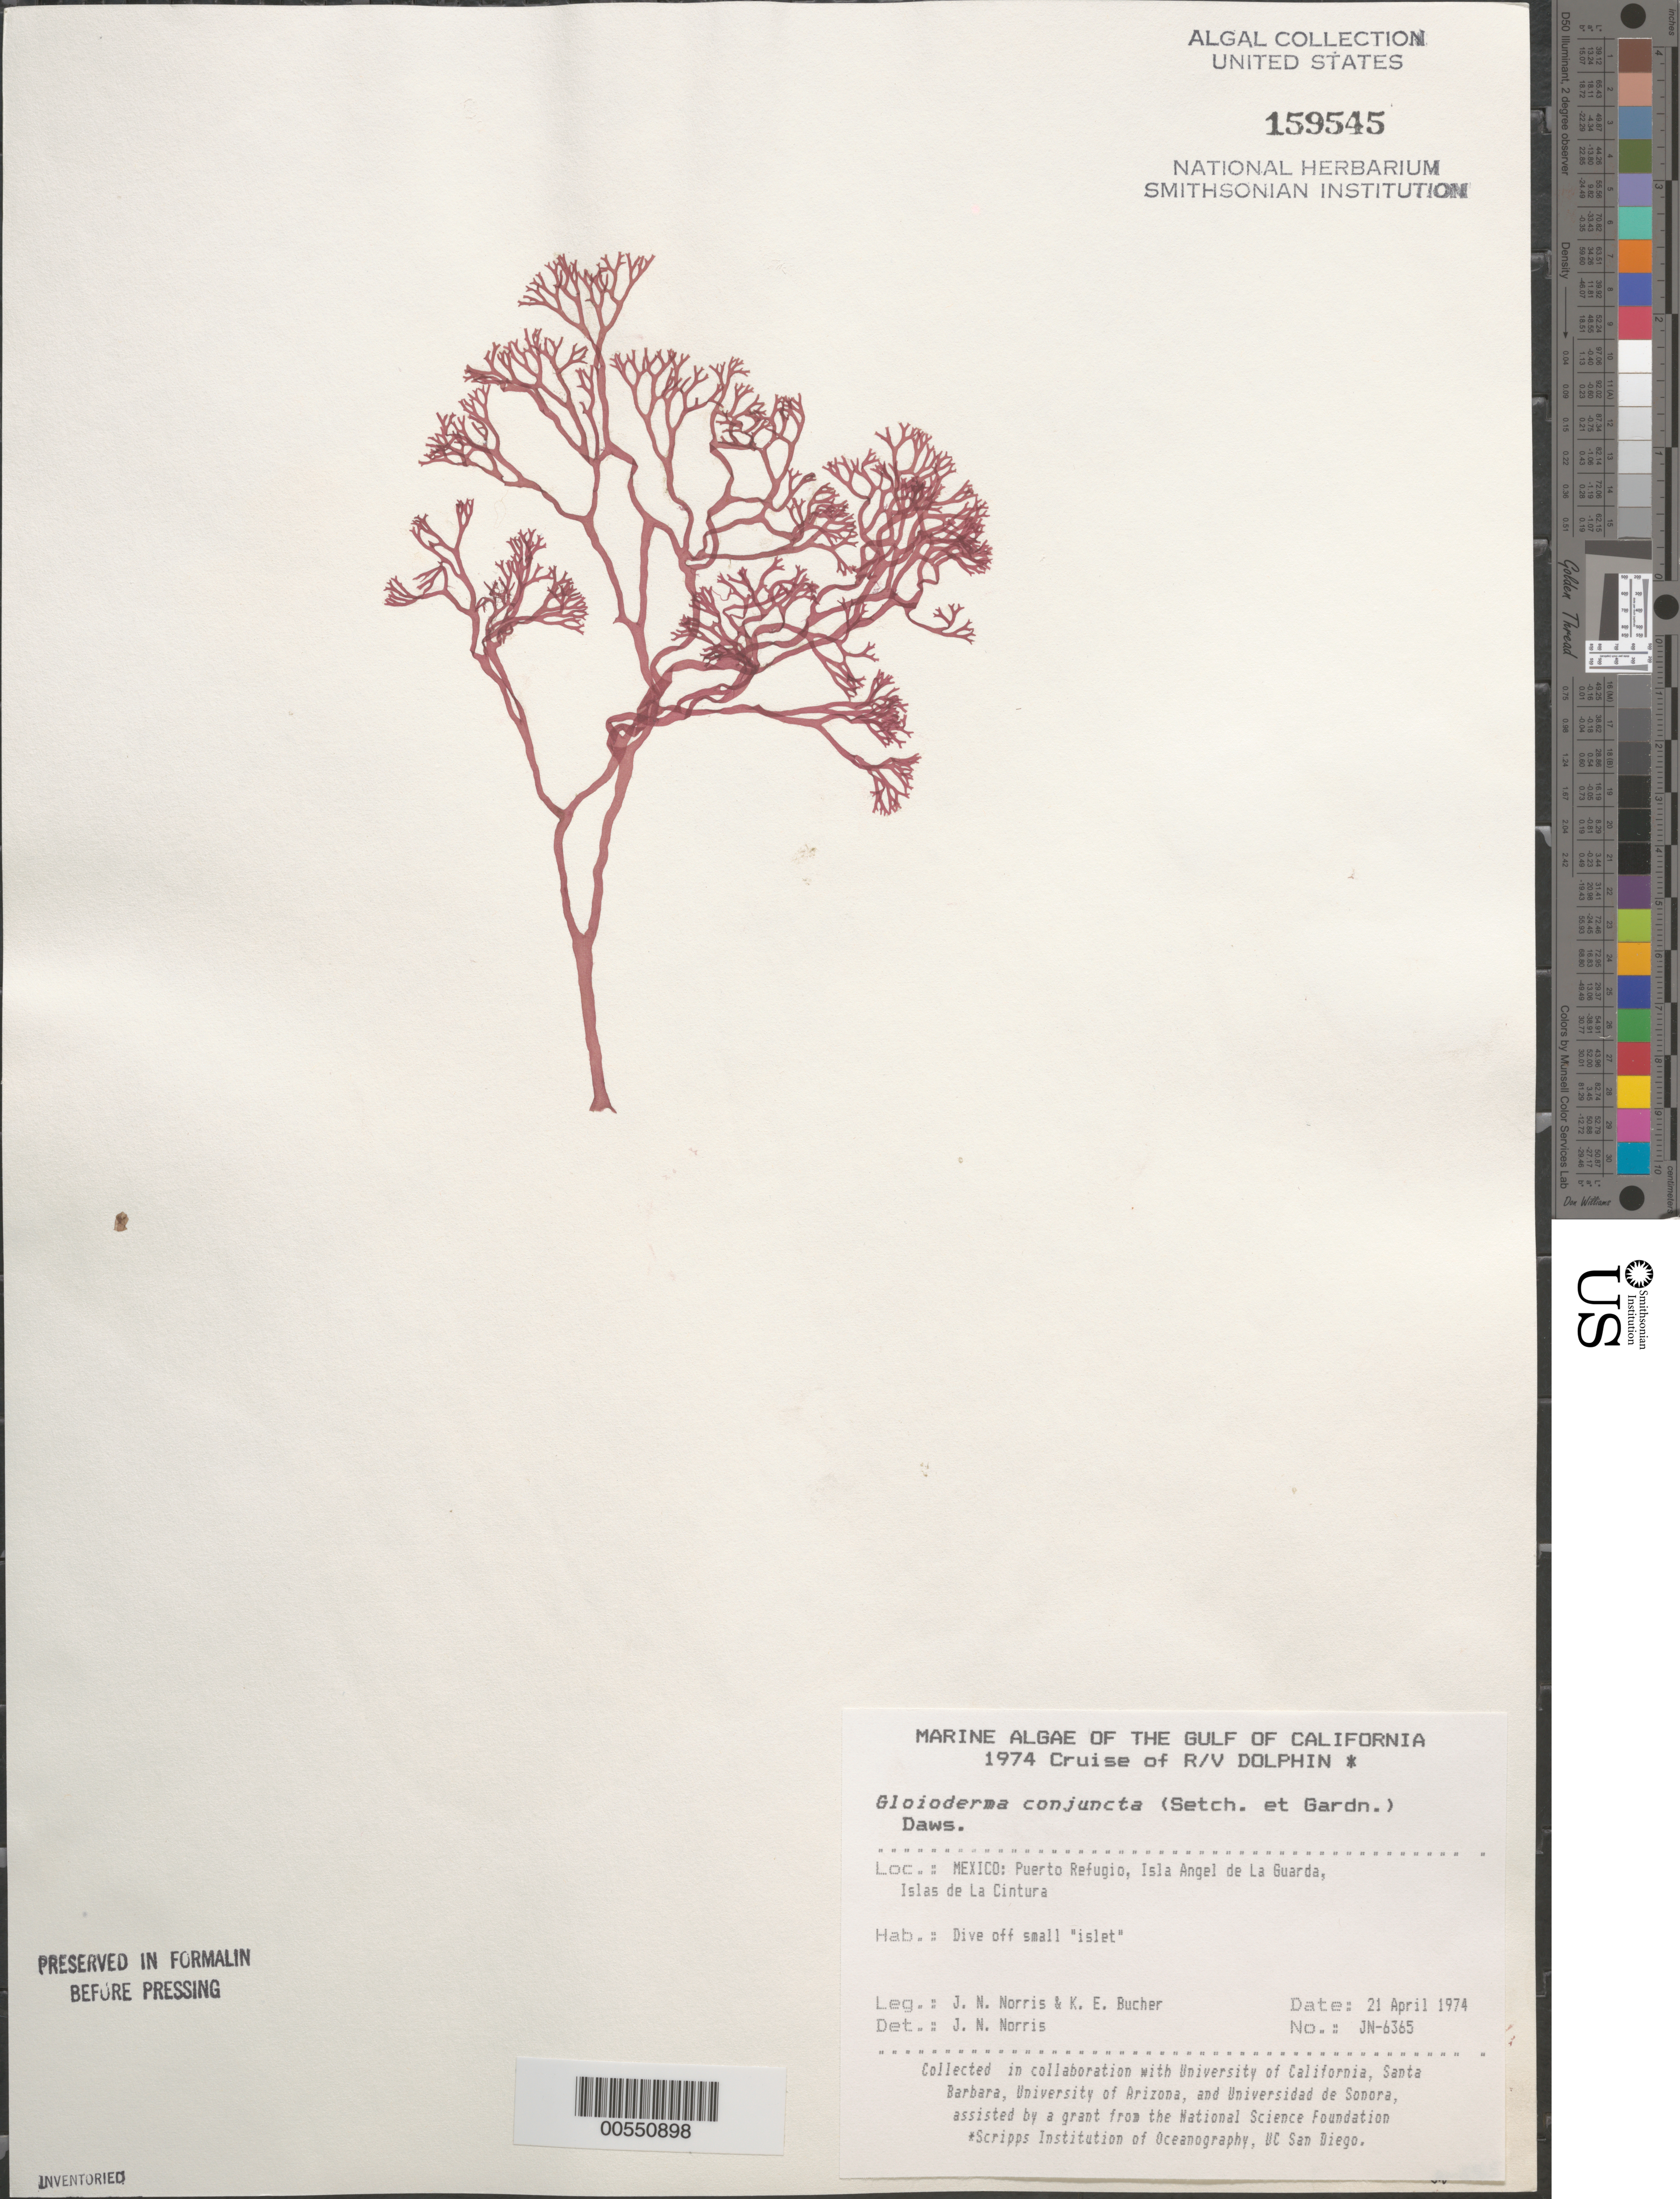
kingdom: Plantae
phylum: Rhodophyta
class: Florideophyceae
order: Rhodymeniales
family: Faucheaceae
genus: Gloioderma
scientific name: Gloioderma conjuncta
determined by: Norris, James N.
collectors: J. N. Norris & K. E. Bucher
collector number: JN-6365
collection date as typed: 21 Apr 1974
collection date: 1974-04-21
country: Mexico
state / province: Baja California Norte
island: Isla Angel de la Guarda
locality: Puerto Refugio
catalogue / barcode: US 159545